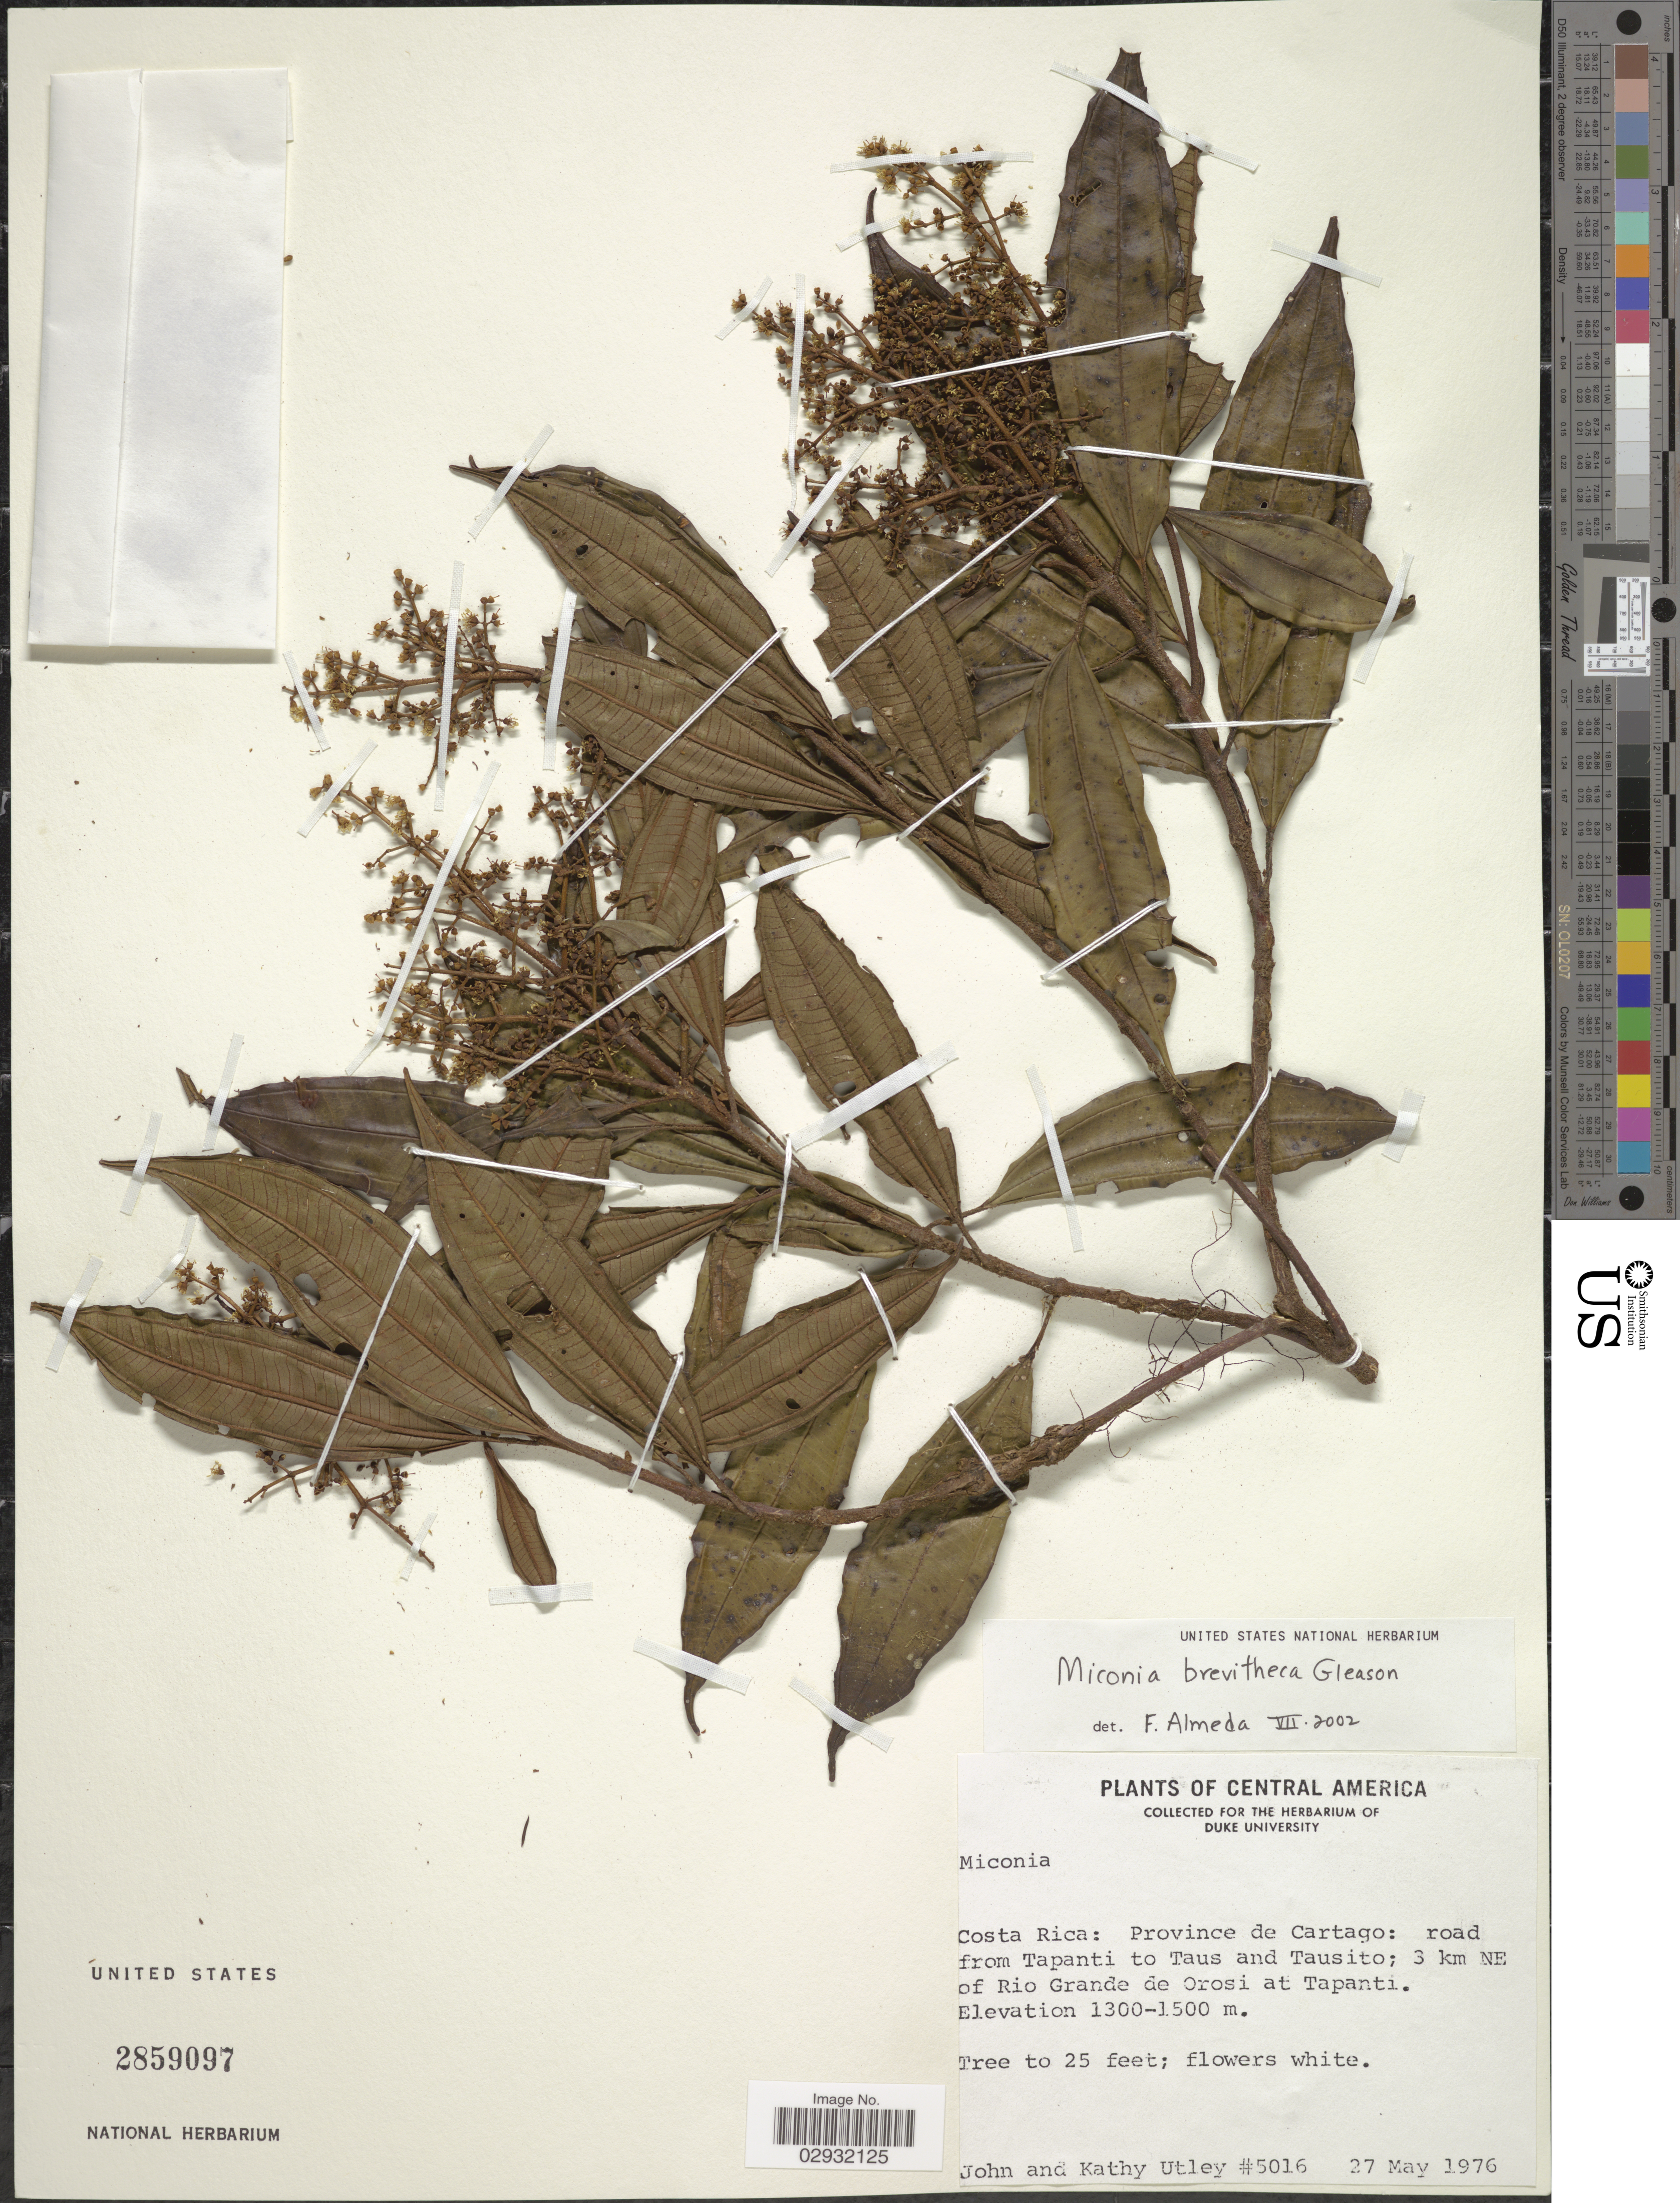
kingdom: Plantae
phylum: Tracheophyta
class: Magnoliopsida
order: Myrtales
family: Melastomataceae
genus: Miconia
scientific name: Miconia brevitheca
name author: Gleason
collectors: J. F. Utley & K. Burt-Utley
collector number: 5016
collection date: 1976-05-27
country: Costa Rica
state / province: Cartago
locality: Road from Tapanti to Taus and Tausito; 3 km NE of Rio Grande de Orosi at Tapanti.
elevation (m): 1300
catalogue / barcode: US 2859097